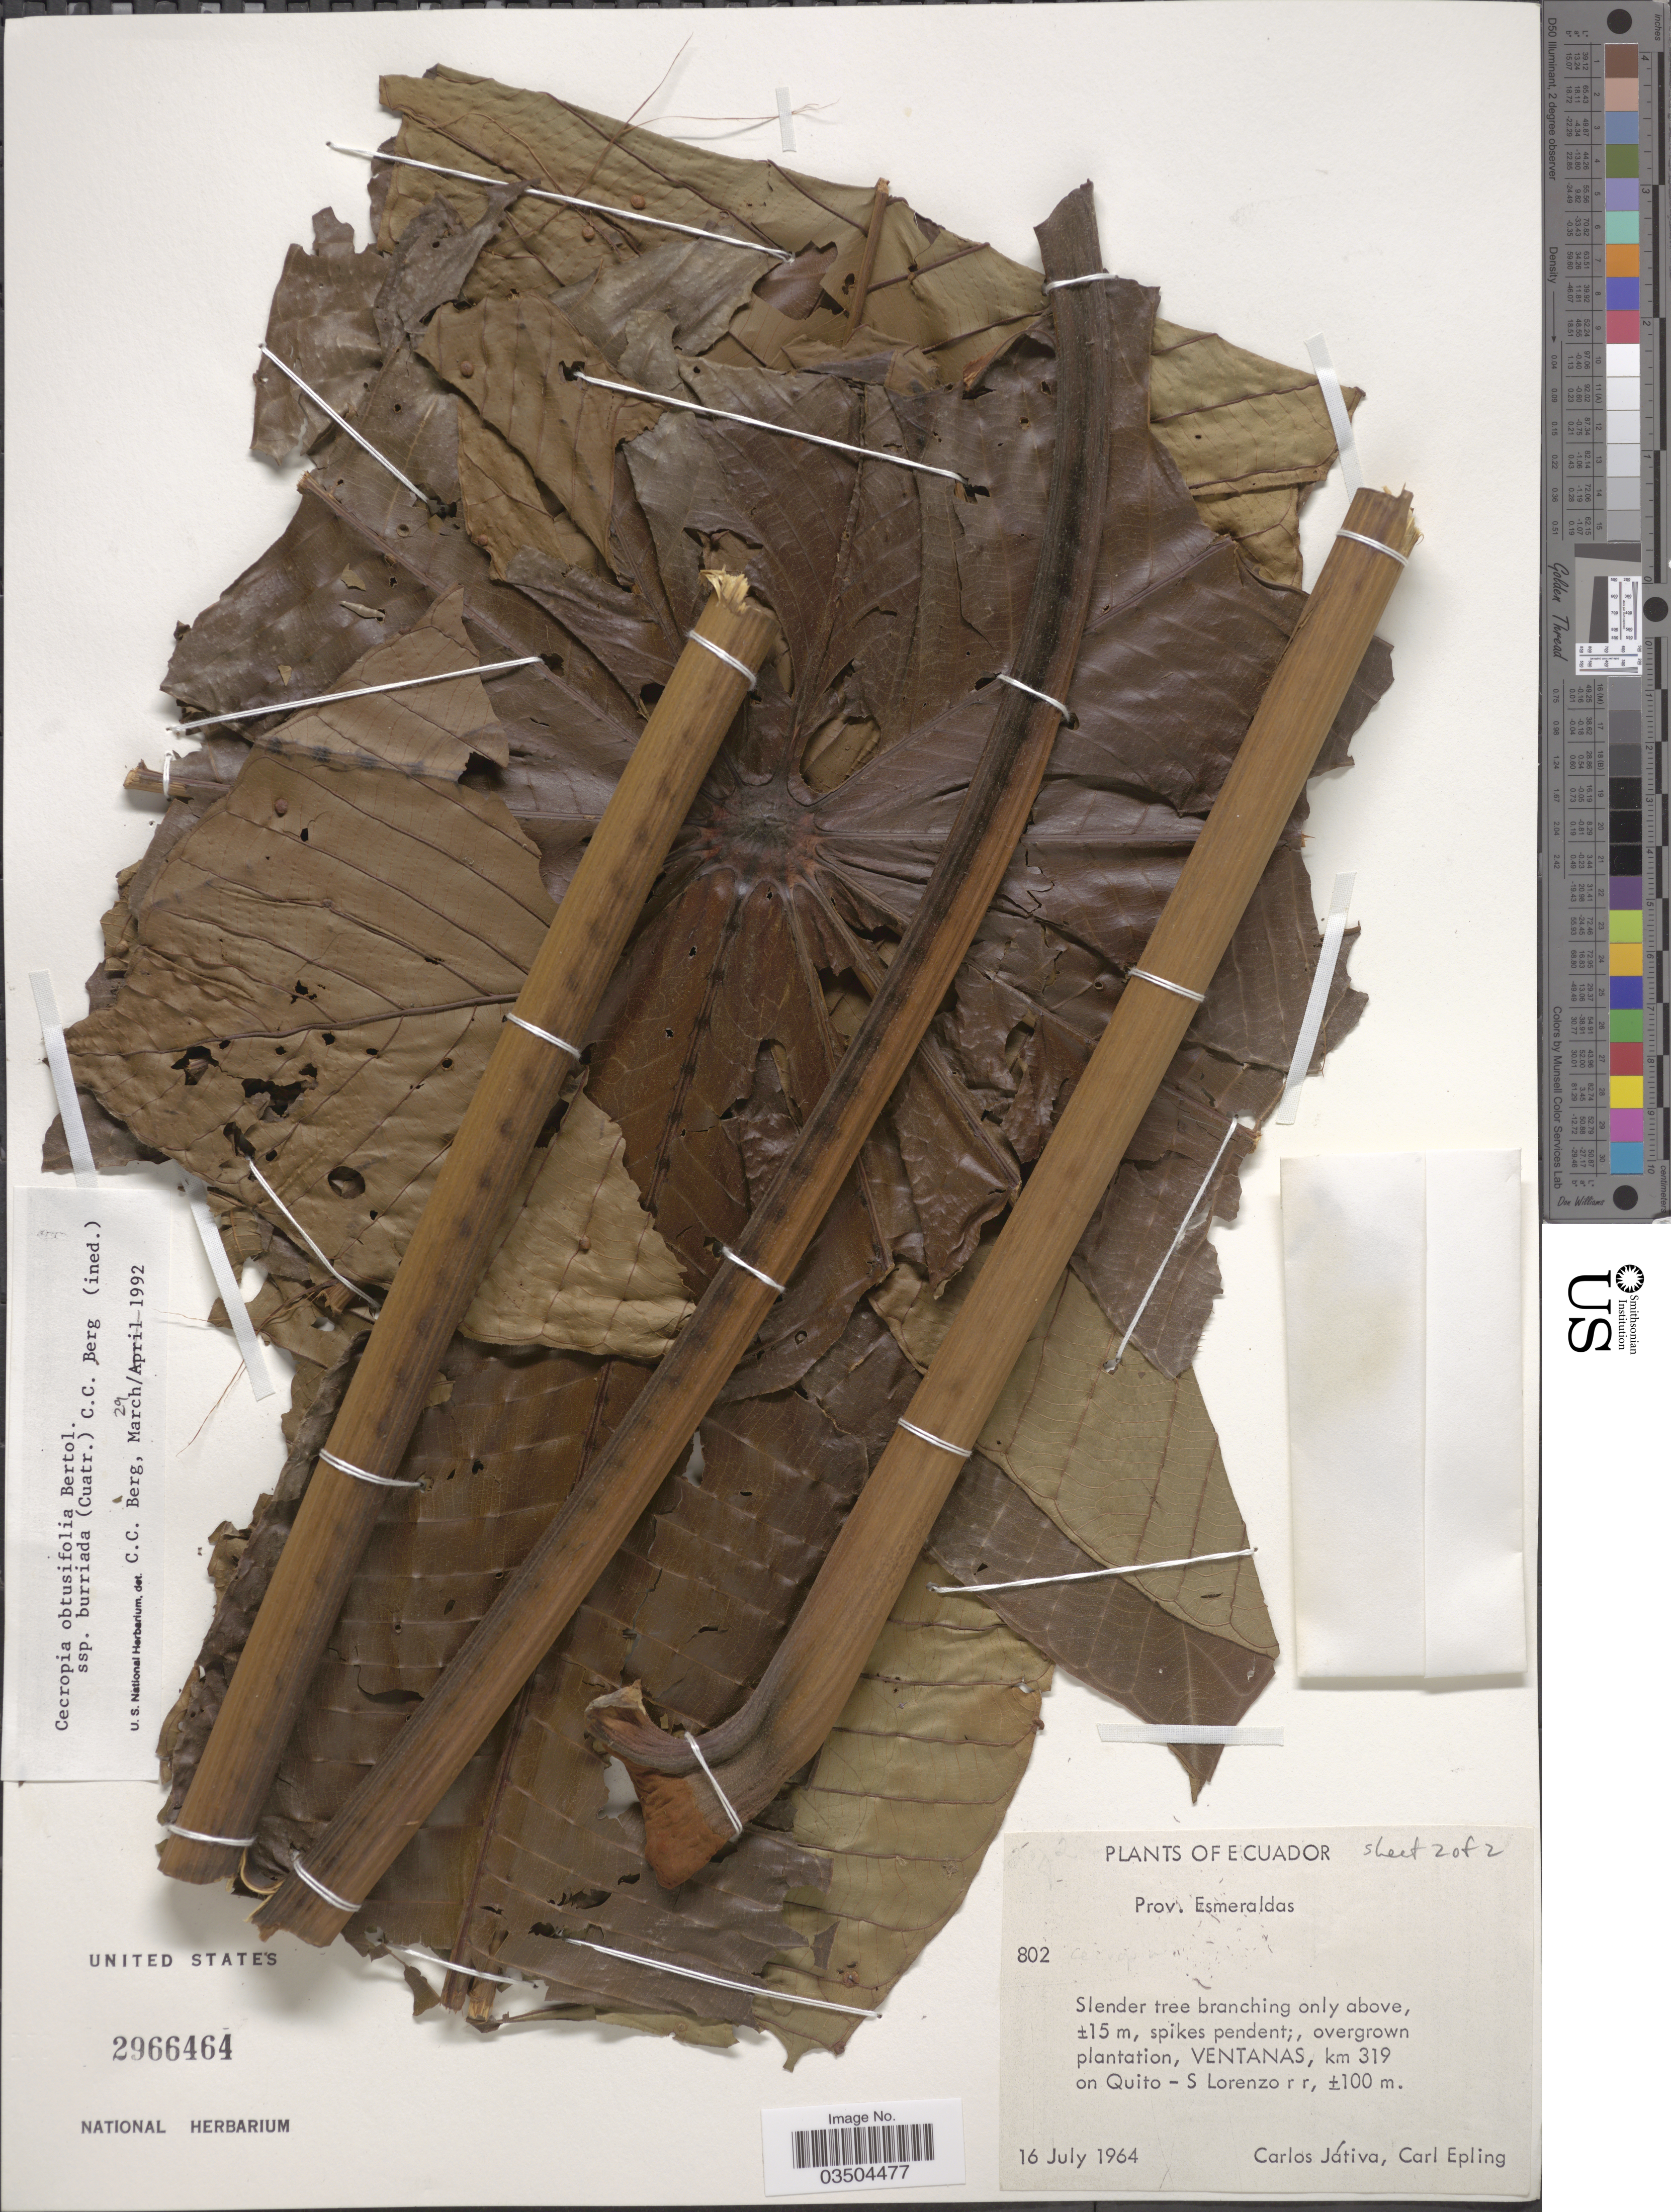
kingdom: Plantae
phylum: Tracheophyta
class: Magnoliopsida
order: Rosales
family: Urticaceae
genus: Cecropia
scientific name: Cecropia obtusifolia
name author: Bertol.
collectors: C. D. Játiva & C. C. Epling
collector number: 802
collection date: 1964-07-16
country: Ecuador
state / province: Esmeraldas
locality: Ventanas, km 319 on Quito - S Lorenzo r r.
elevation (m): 100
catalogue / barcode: US 2966464